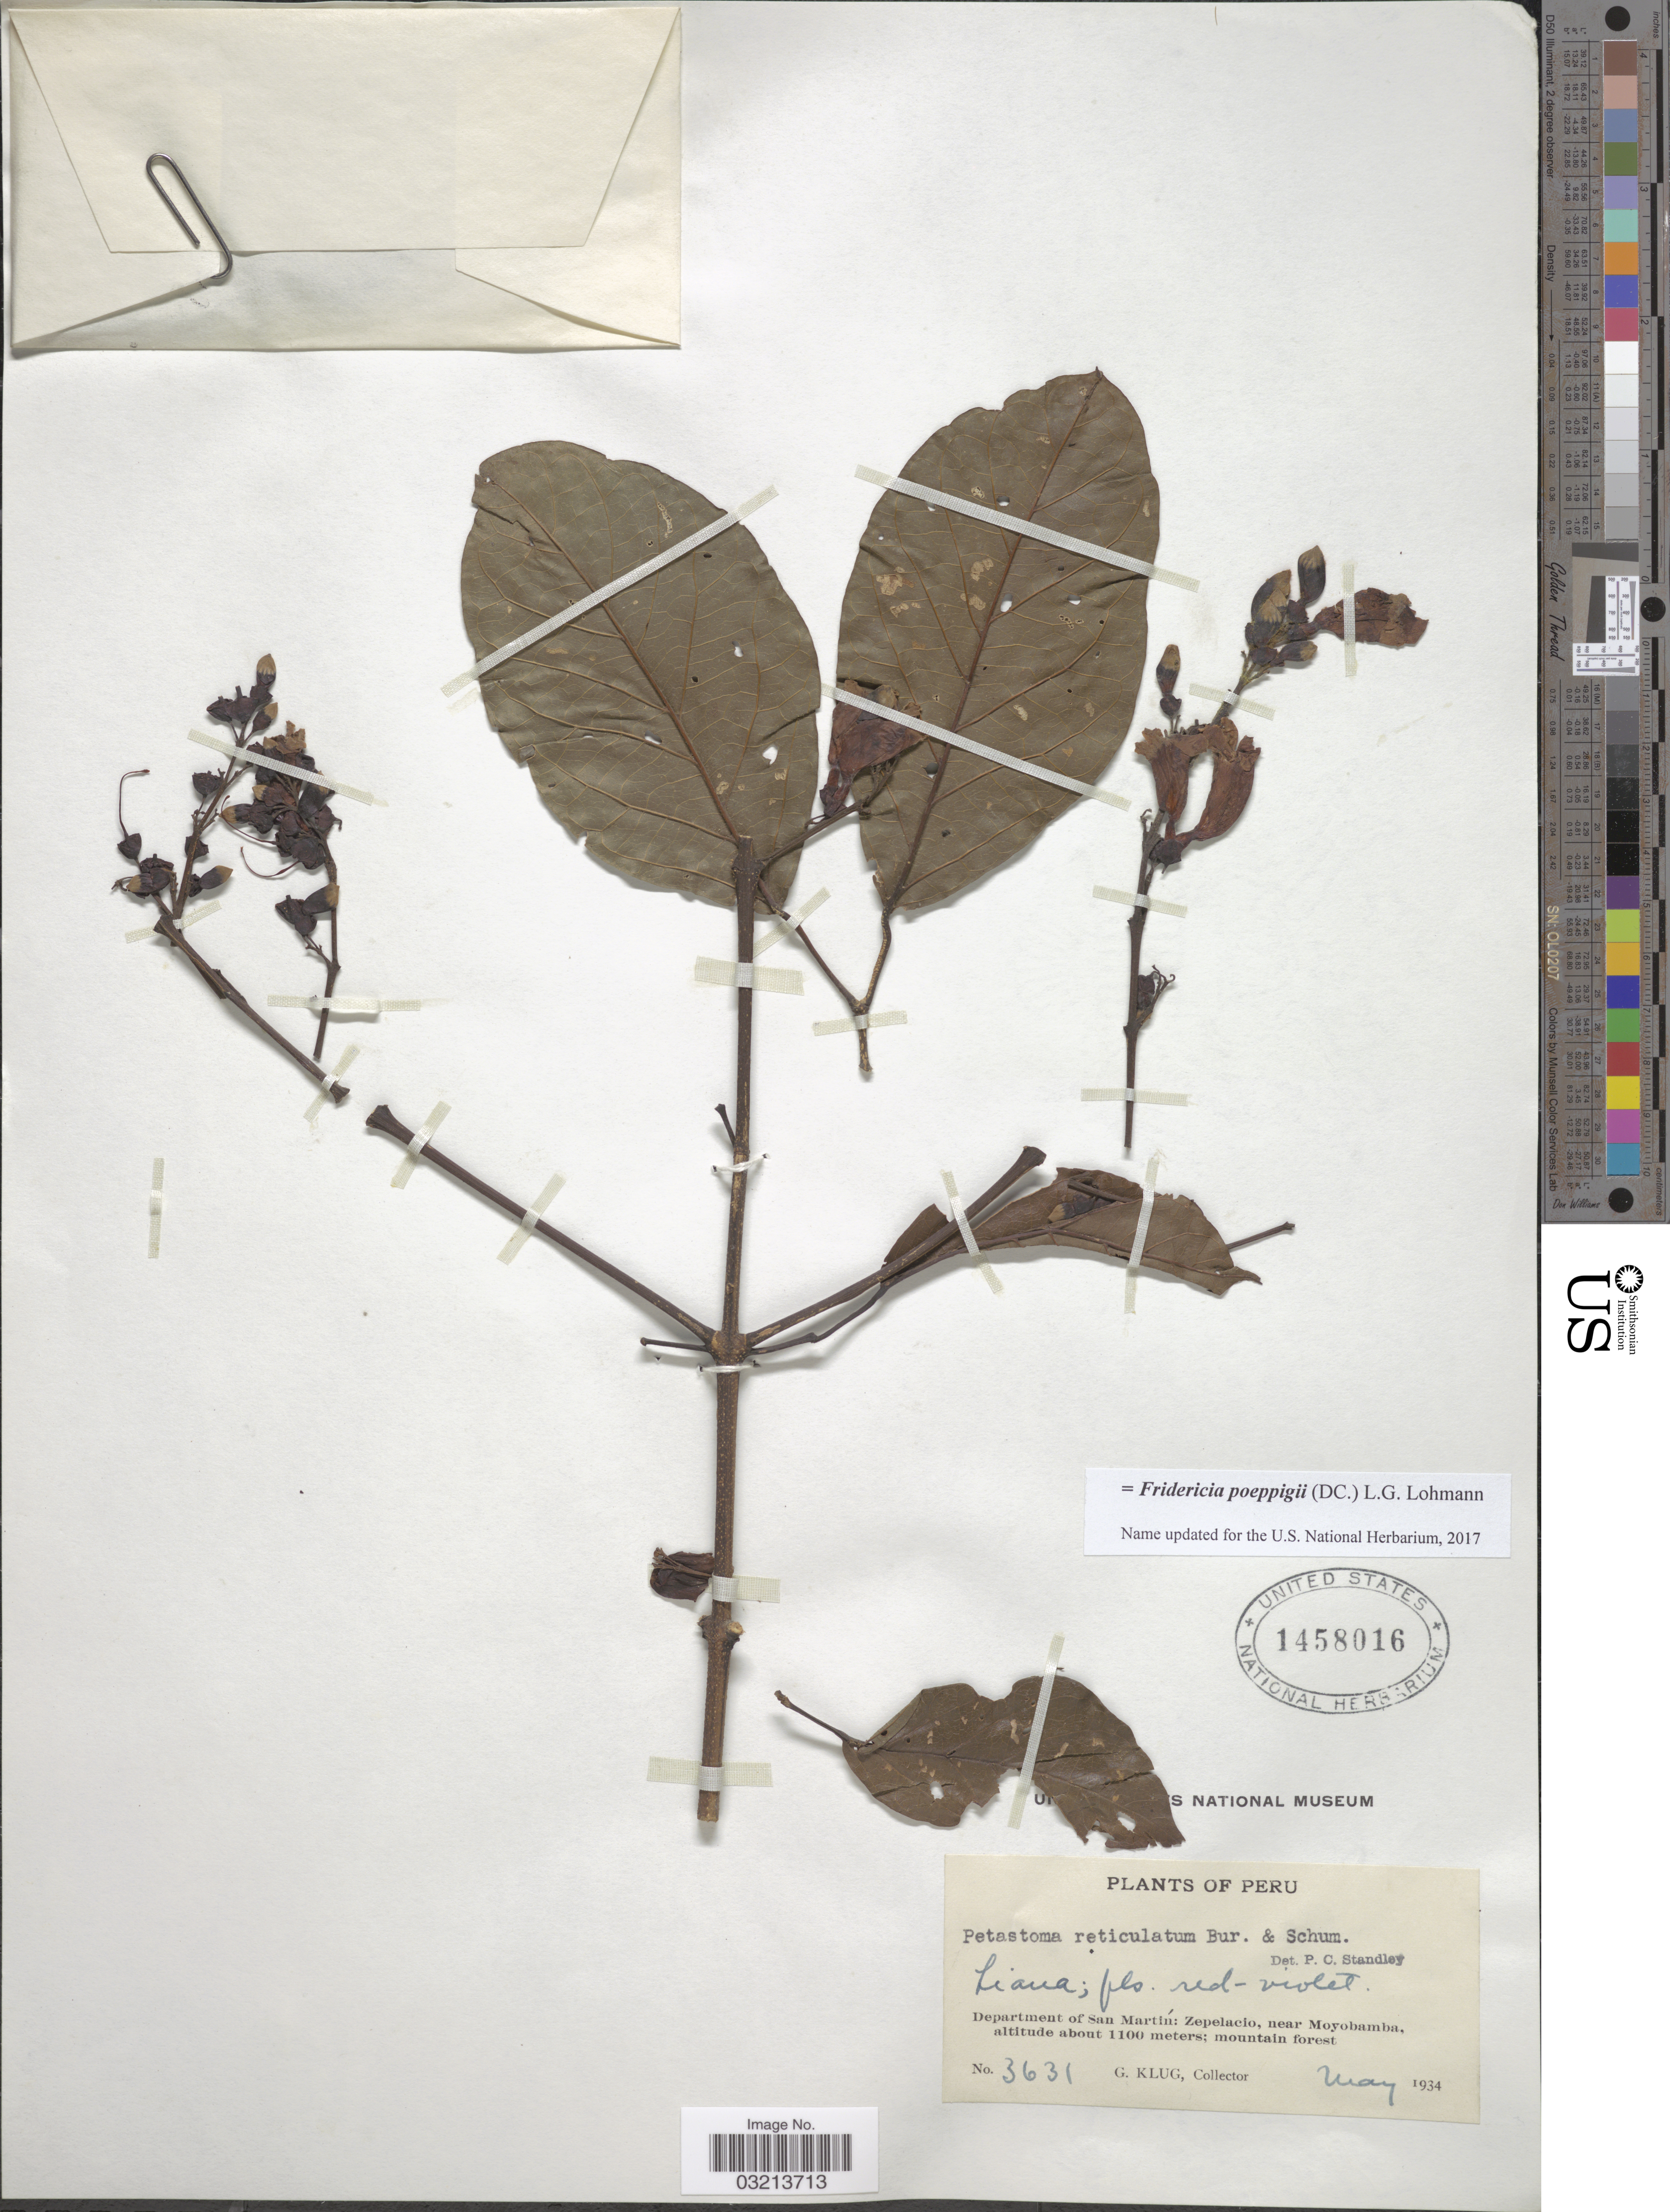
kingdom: Plantae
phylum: Tracheophyta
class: Magnoliopsida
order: Lamiales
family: Bignoniaceae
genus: Fridericia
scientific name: Fridericia poeppigii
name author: (DC.) L.G. Lohmann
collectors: G. Klug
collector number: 3631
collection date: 1934-05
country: Peru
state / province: San Martín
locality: Department of San Martín: Zepelacio, near Moyobamba.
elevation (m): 1100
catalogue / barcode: US 1458016